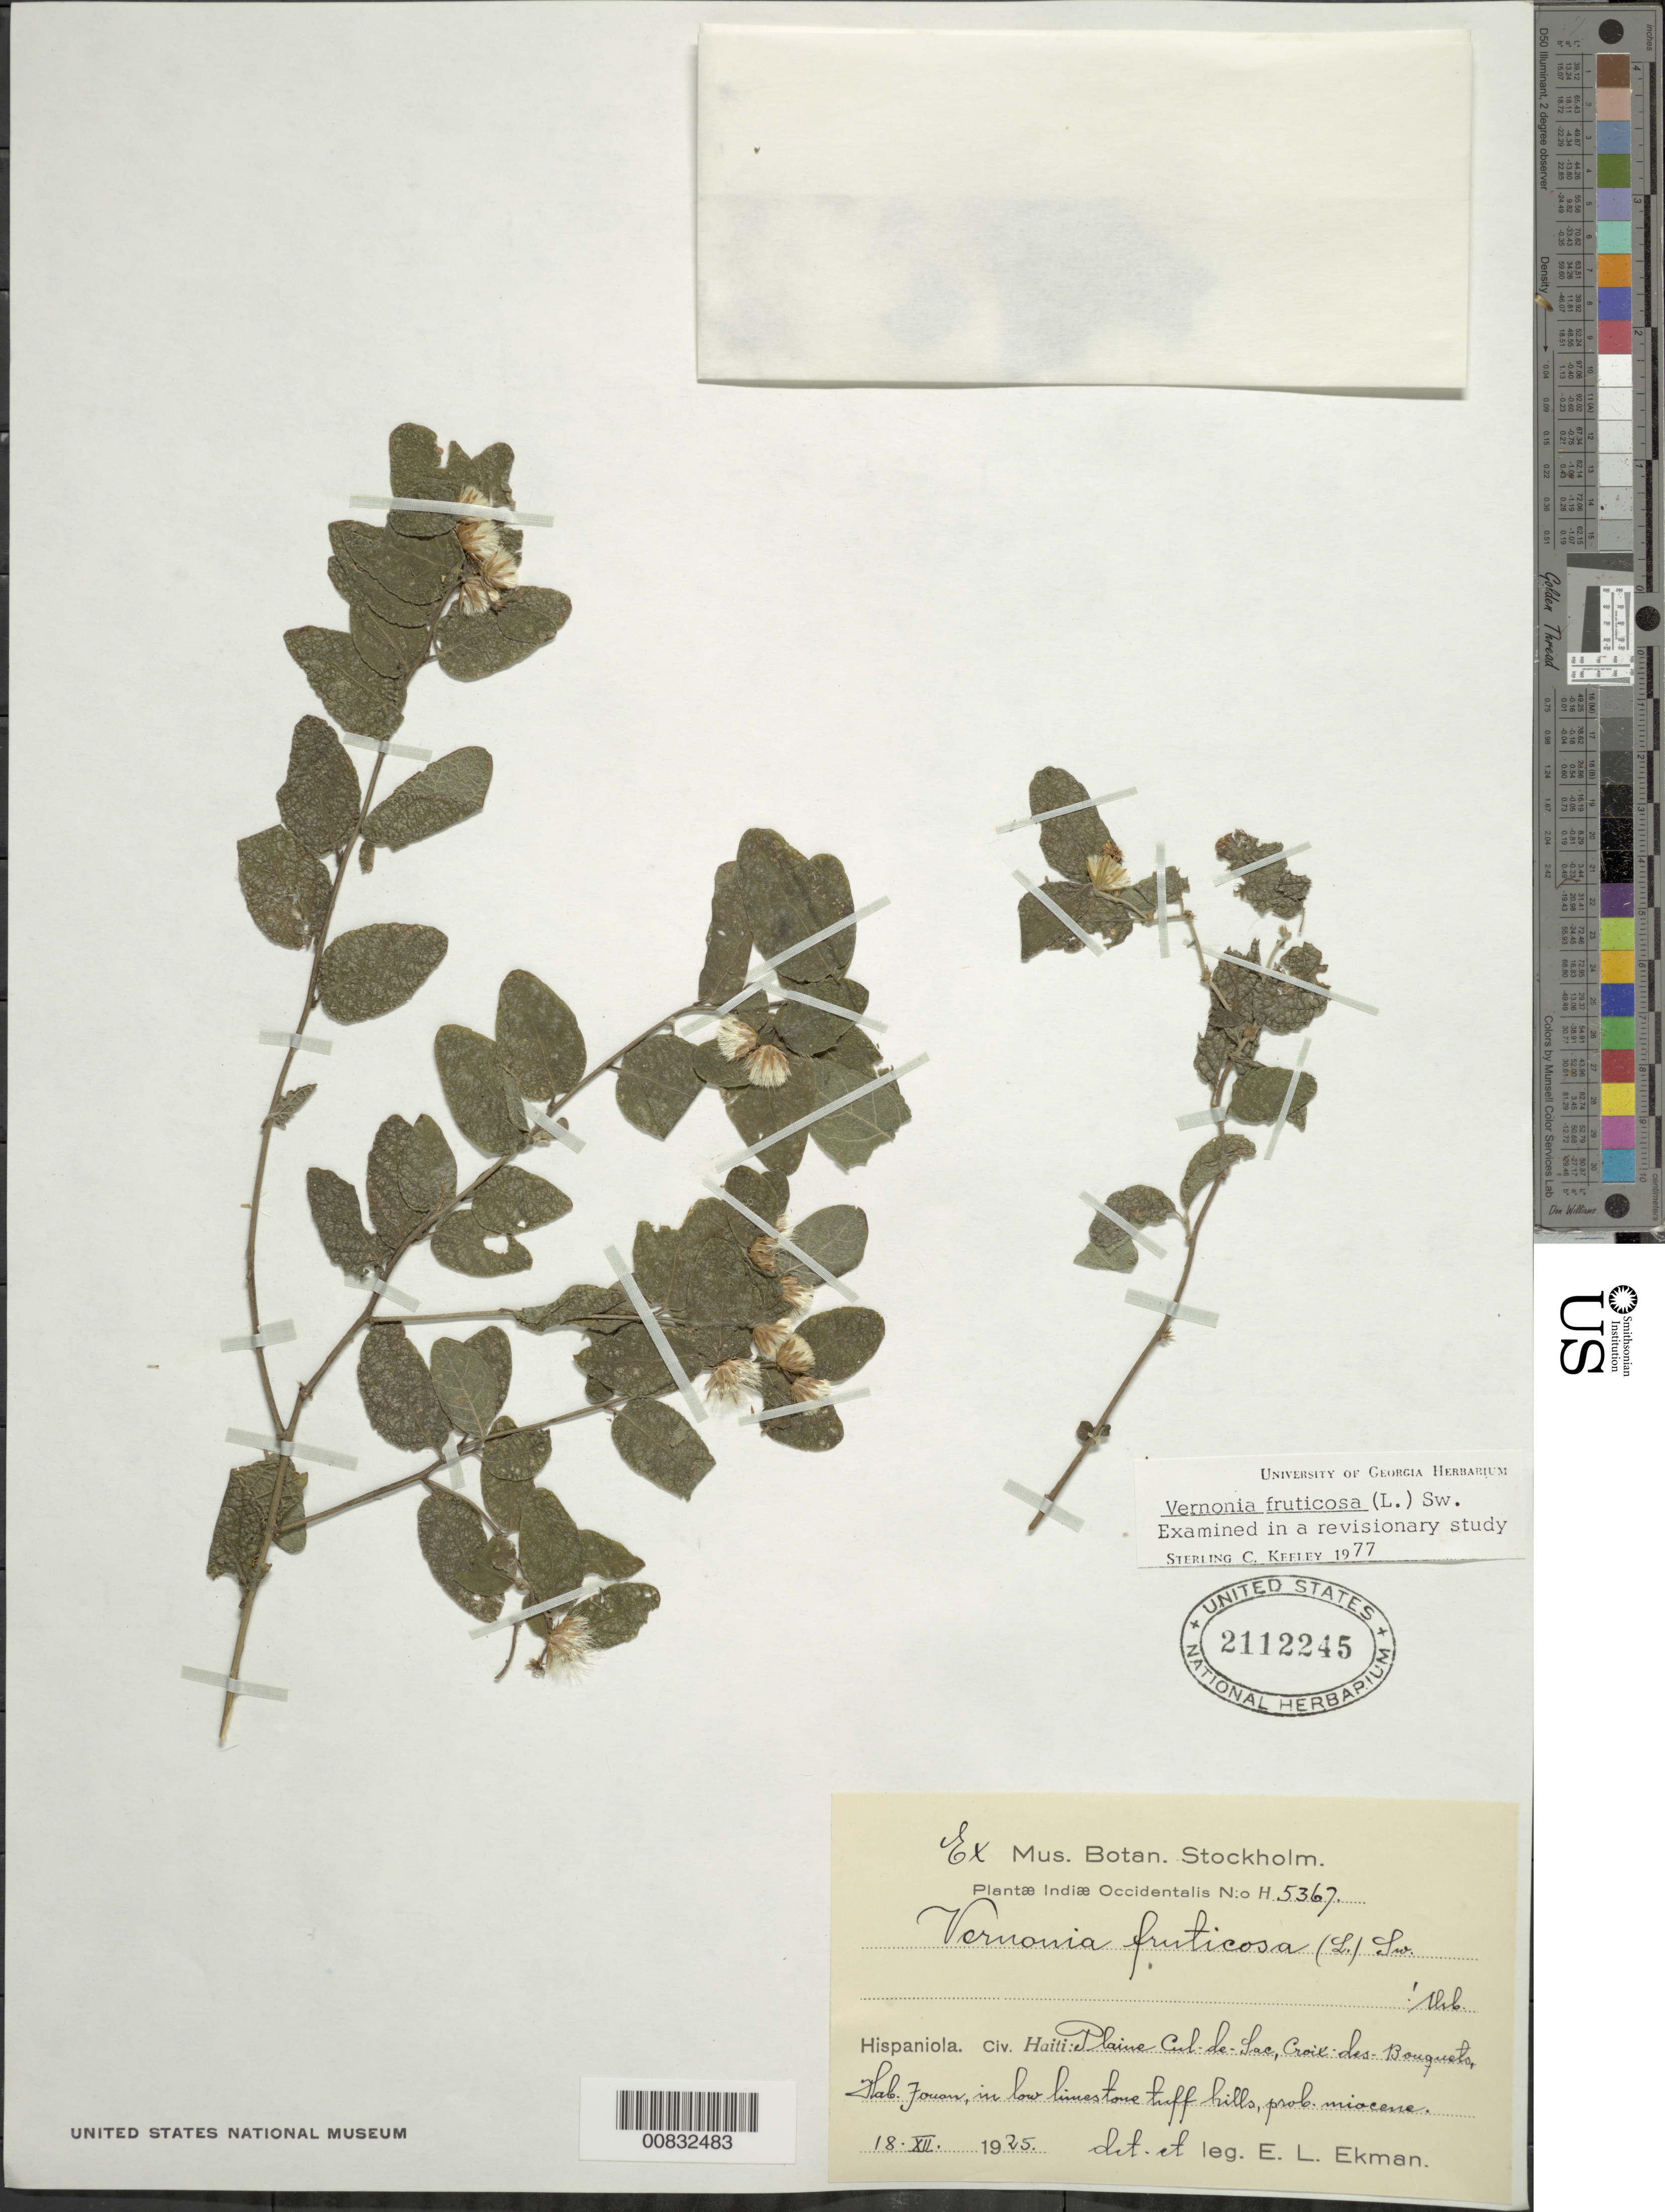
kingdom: Plantae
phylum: Tracheophyta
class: Magnoliopsida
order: Asterales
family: Asteraceae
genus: Lepidaploa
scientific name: Lepidaploa fruticosa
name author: (L.) H. Rob.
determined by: Keeley, S. C.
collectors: E. L. Ekman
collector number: H 5367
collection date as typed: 18 Dec 1925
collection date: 1925-12-18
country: Haiti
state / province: Ouest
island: Hispaniola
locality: Plaine Cul-de-Sac, Croix-des-Bouquets, Hab. Fouon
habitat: In low limestone tuff hills, prob. miocene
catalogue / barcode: US 2112245